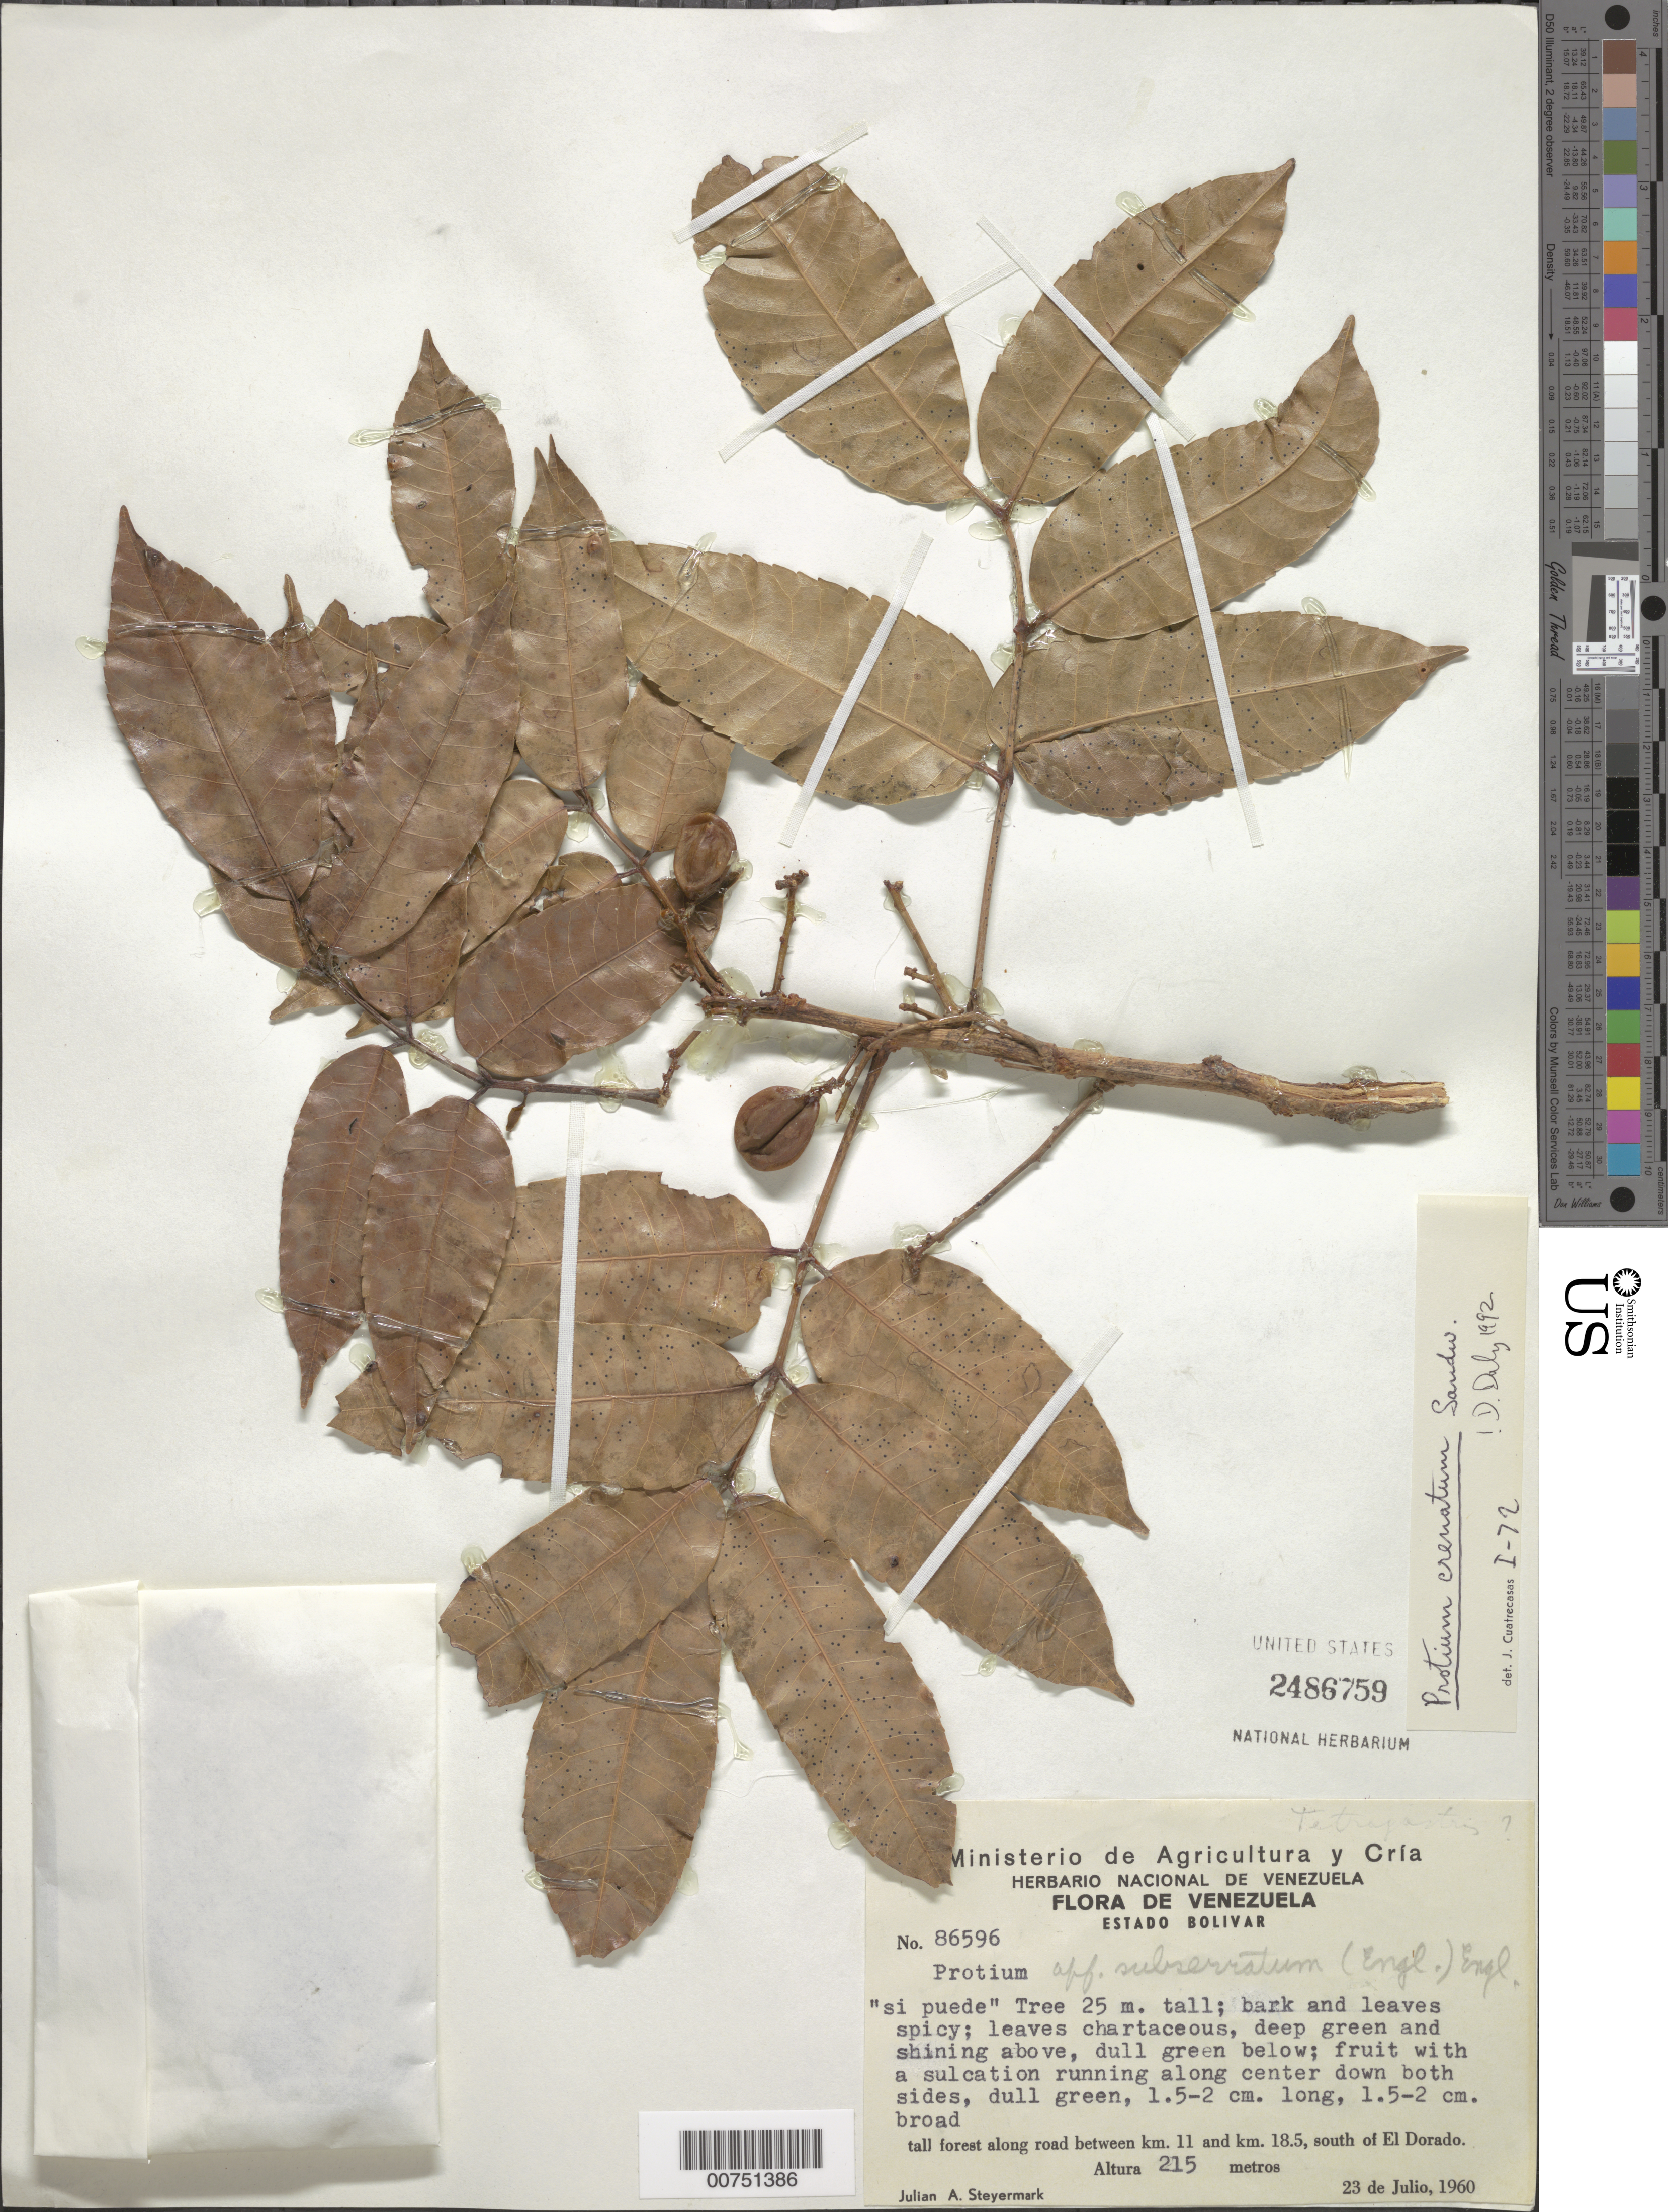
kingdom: Plantae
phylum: Tracheophyta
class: Magnoliopsida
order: Sapindales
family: Burseraceae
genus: Protium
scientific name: Protium crenatum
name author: Sandwith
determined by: Daly, D. C.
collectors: J. Steyermark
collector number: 86596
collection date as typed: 23-Jul-60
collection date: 1960-07-23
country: Venezuela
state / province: Bolívar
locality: El Dorado, S of, km 11 to 18.5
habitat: Tall forest along road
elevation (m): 215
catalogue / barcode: US 2486759